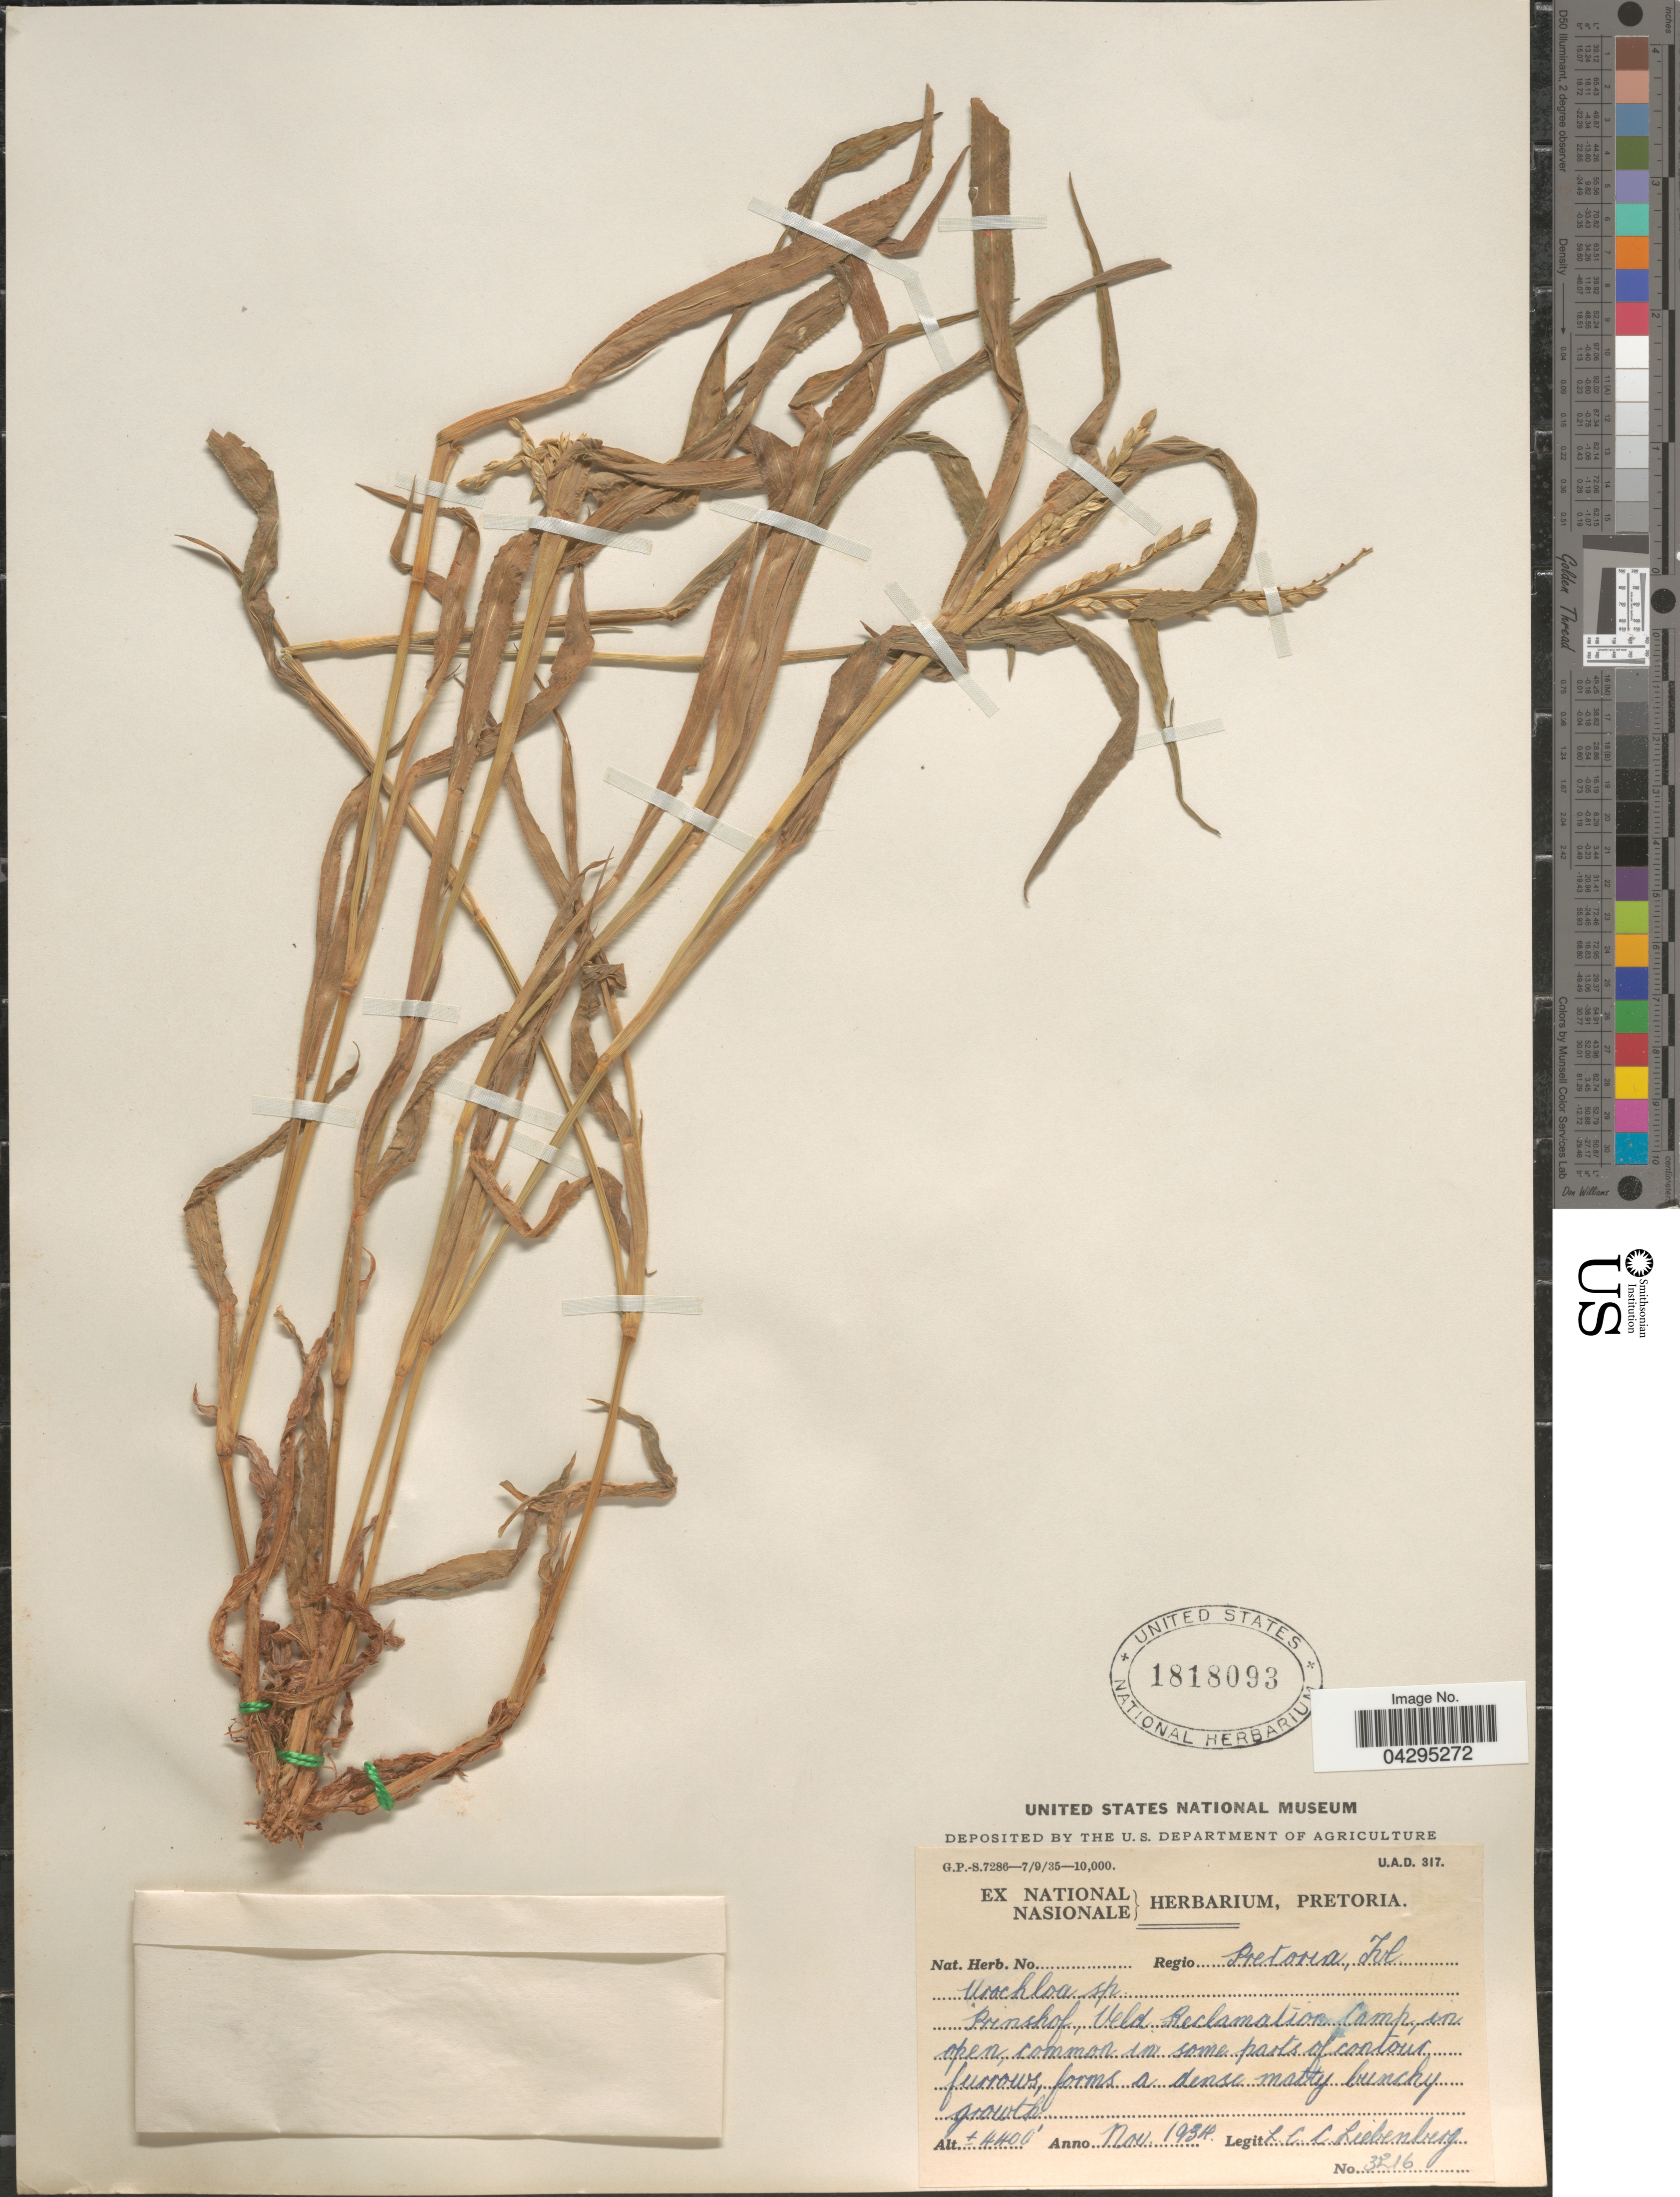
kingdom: Plantae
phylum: Tracheophyta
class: Liliopsida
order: Poales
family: Poaceae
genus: Urochloa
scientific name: Urochloa sp.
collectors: L. Liebenberg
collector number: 3516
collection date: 1934-11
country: South Africa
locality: Regio Pretoria, Tvl. Prinshof, Veld Reclamation Camp.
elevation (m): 1341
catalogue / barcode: US 1818093